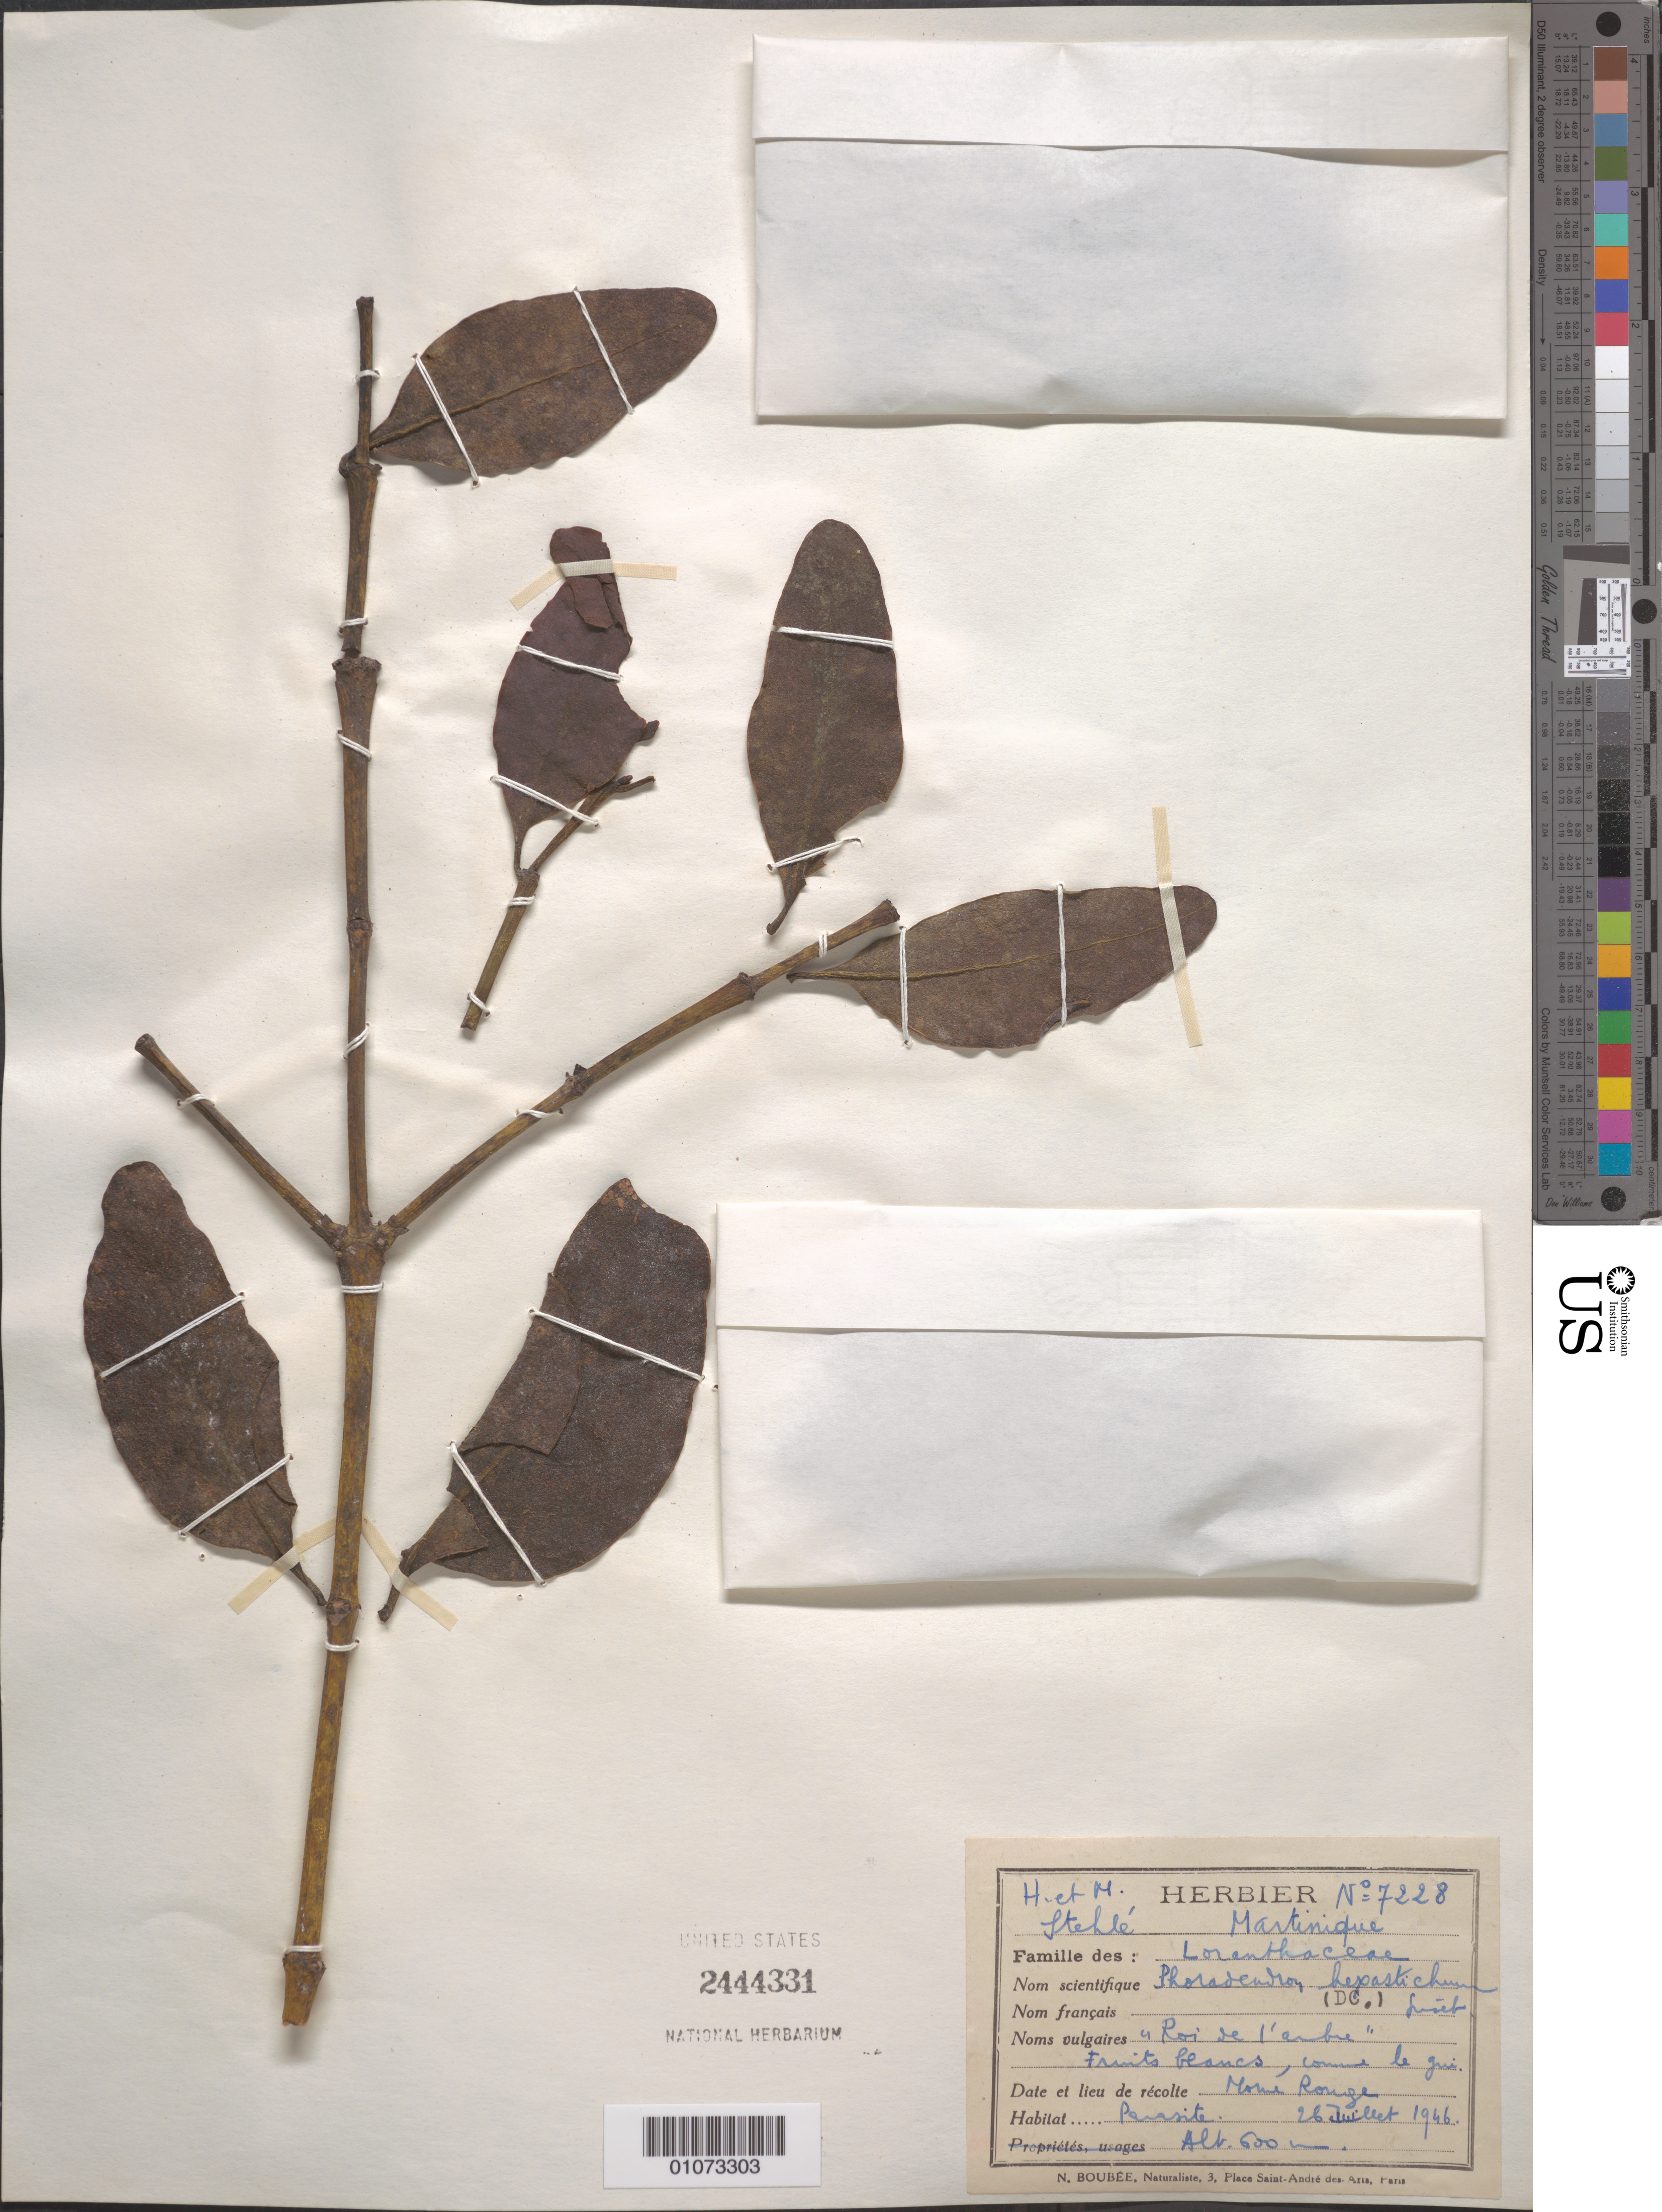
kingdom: Plantae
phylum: Tracheophyta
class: Magnoliopsida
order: Santalales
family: Viscaceae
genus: Phoradendron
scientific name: Phoradendron hexastichum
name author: (DC.) Griseb.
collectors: H. Stehlé & M. Stehlé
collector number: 7228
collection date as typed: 26 Jul 1946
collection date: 1946-07-26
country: Martinique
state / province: Saint-Pierre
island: Martinique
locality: Morne Rouge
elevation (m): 600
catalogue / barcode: US 2444331